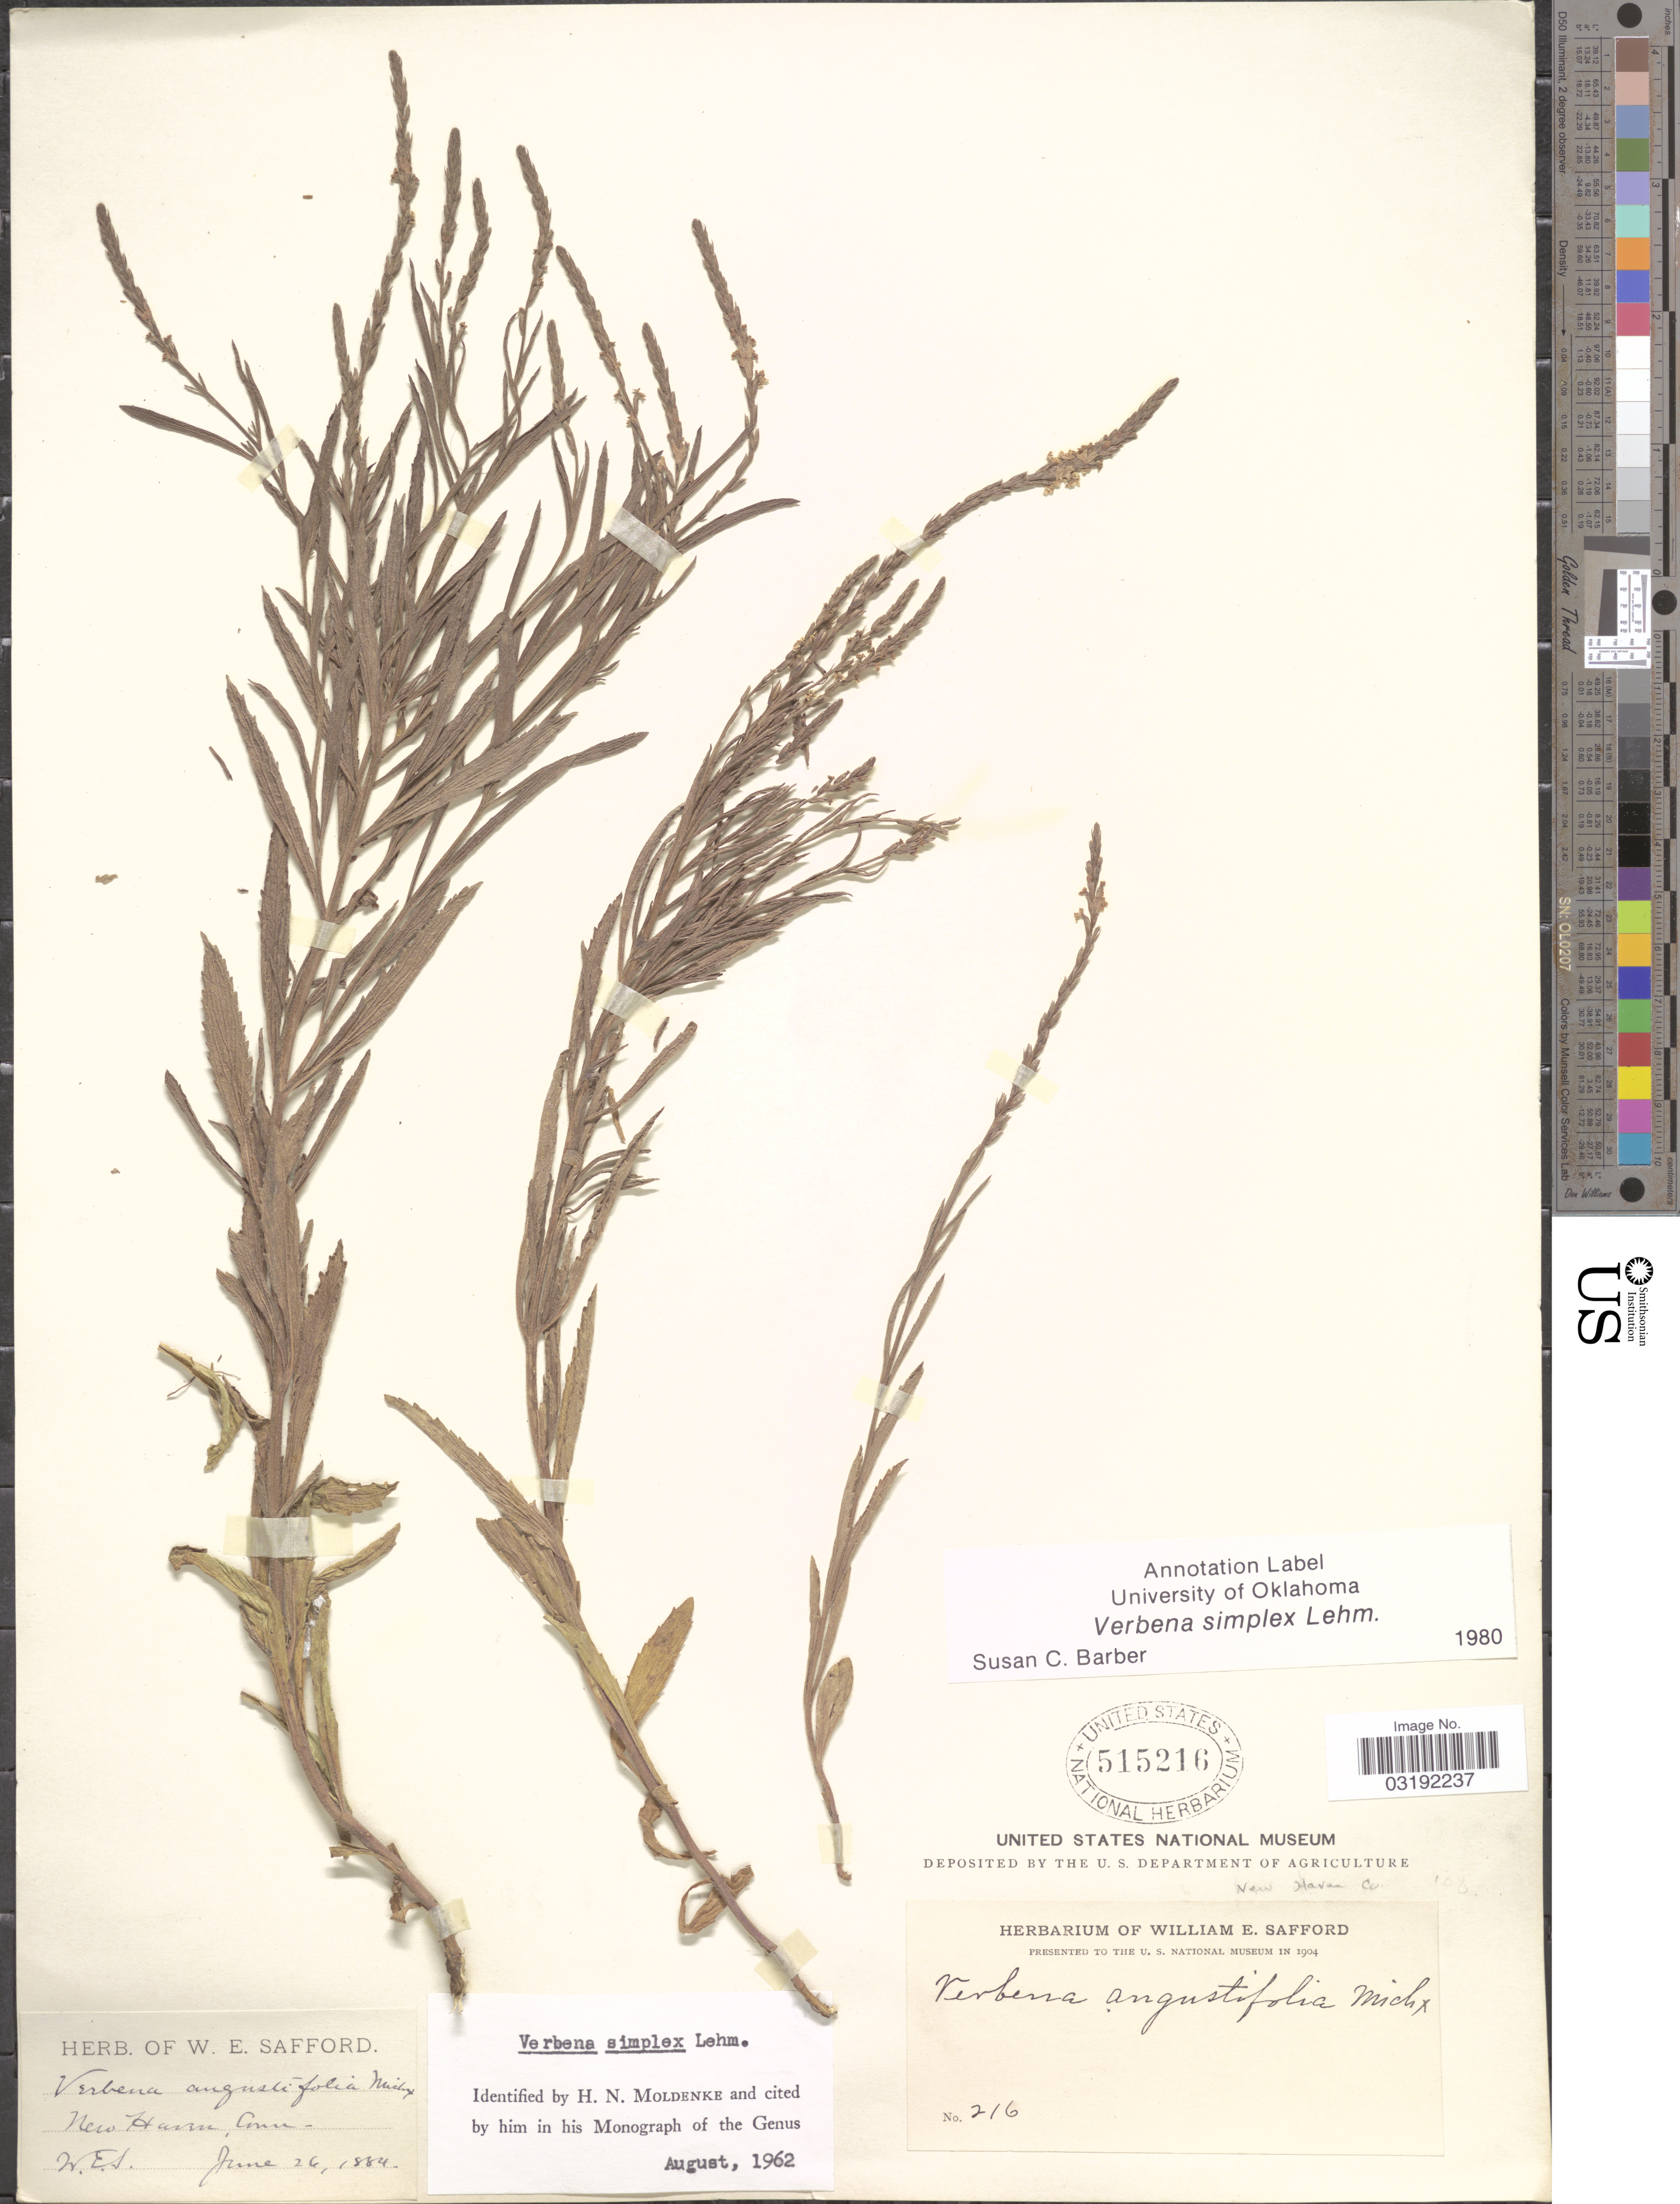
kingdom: Plantae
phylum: Tracheophyta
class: Magnoliopsida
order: Lamiales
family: Verbenaceae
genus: Verbena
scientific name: Verbena simplex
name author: F. Lehm.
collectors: W. E. Safford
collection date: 1884-06-26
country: United States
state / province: Connecticut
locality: New Haven. New Haven Co.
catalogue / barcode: US 515216